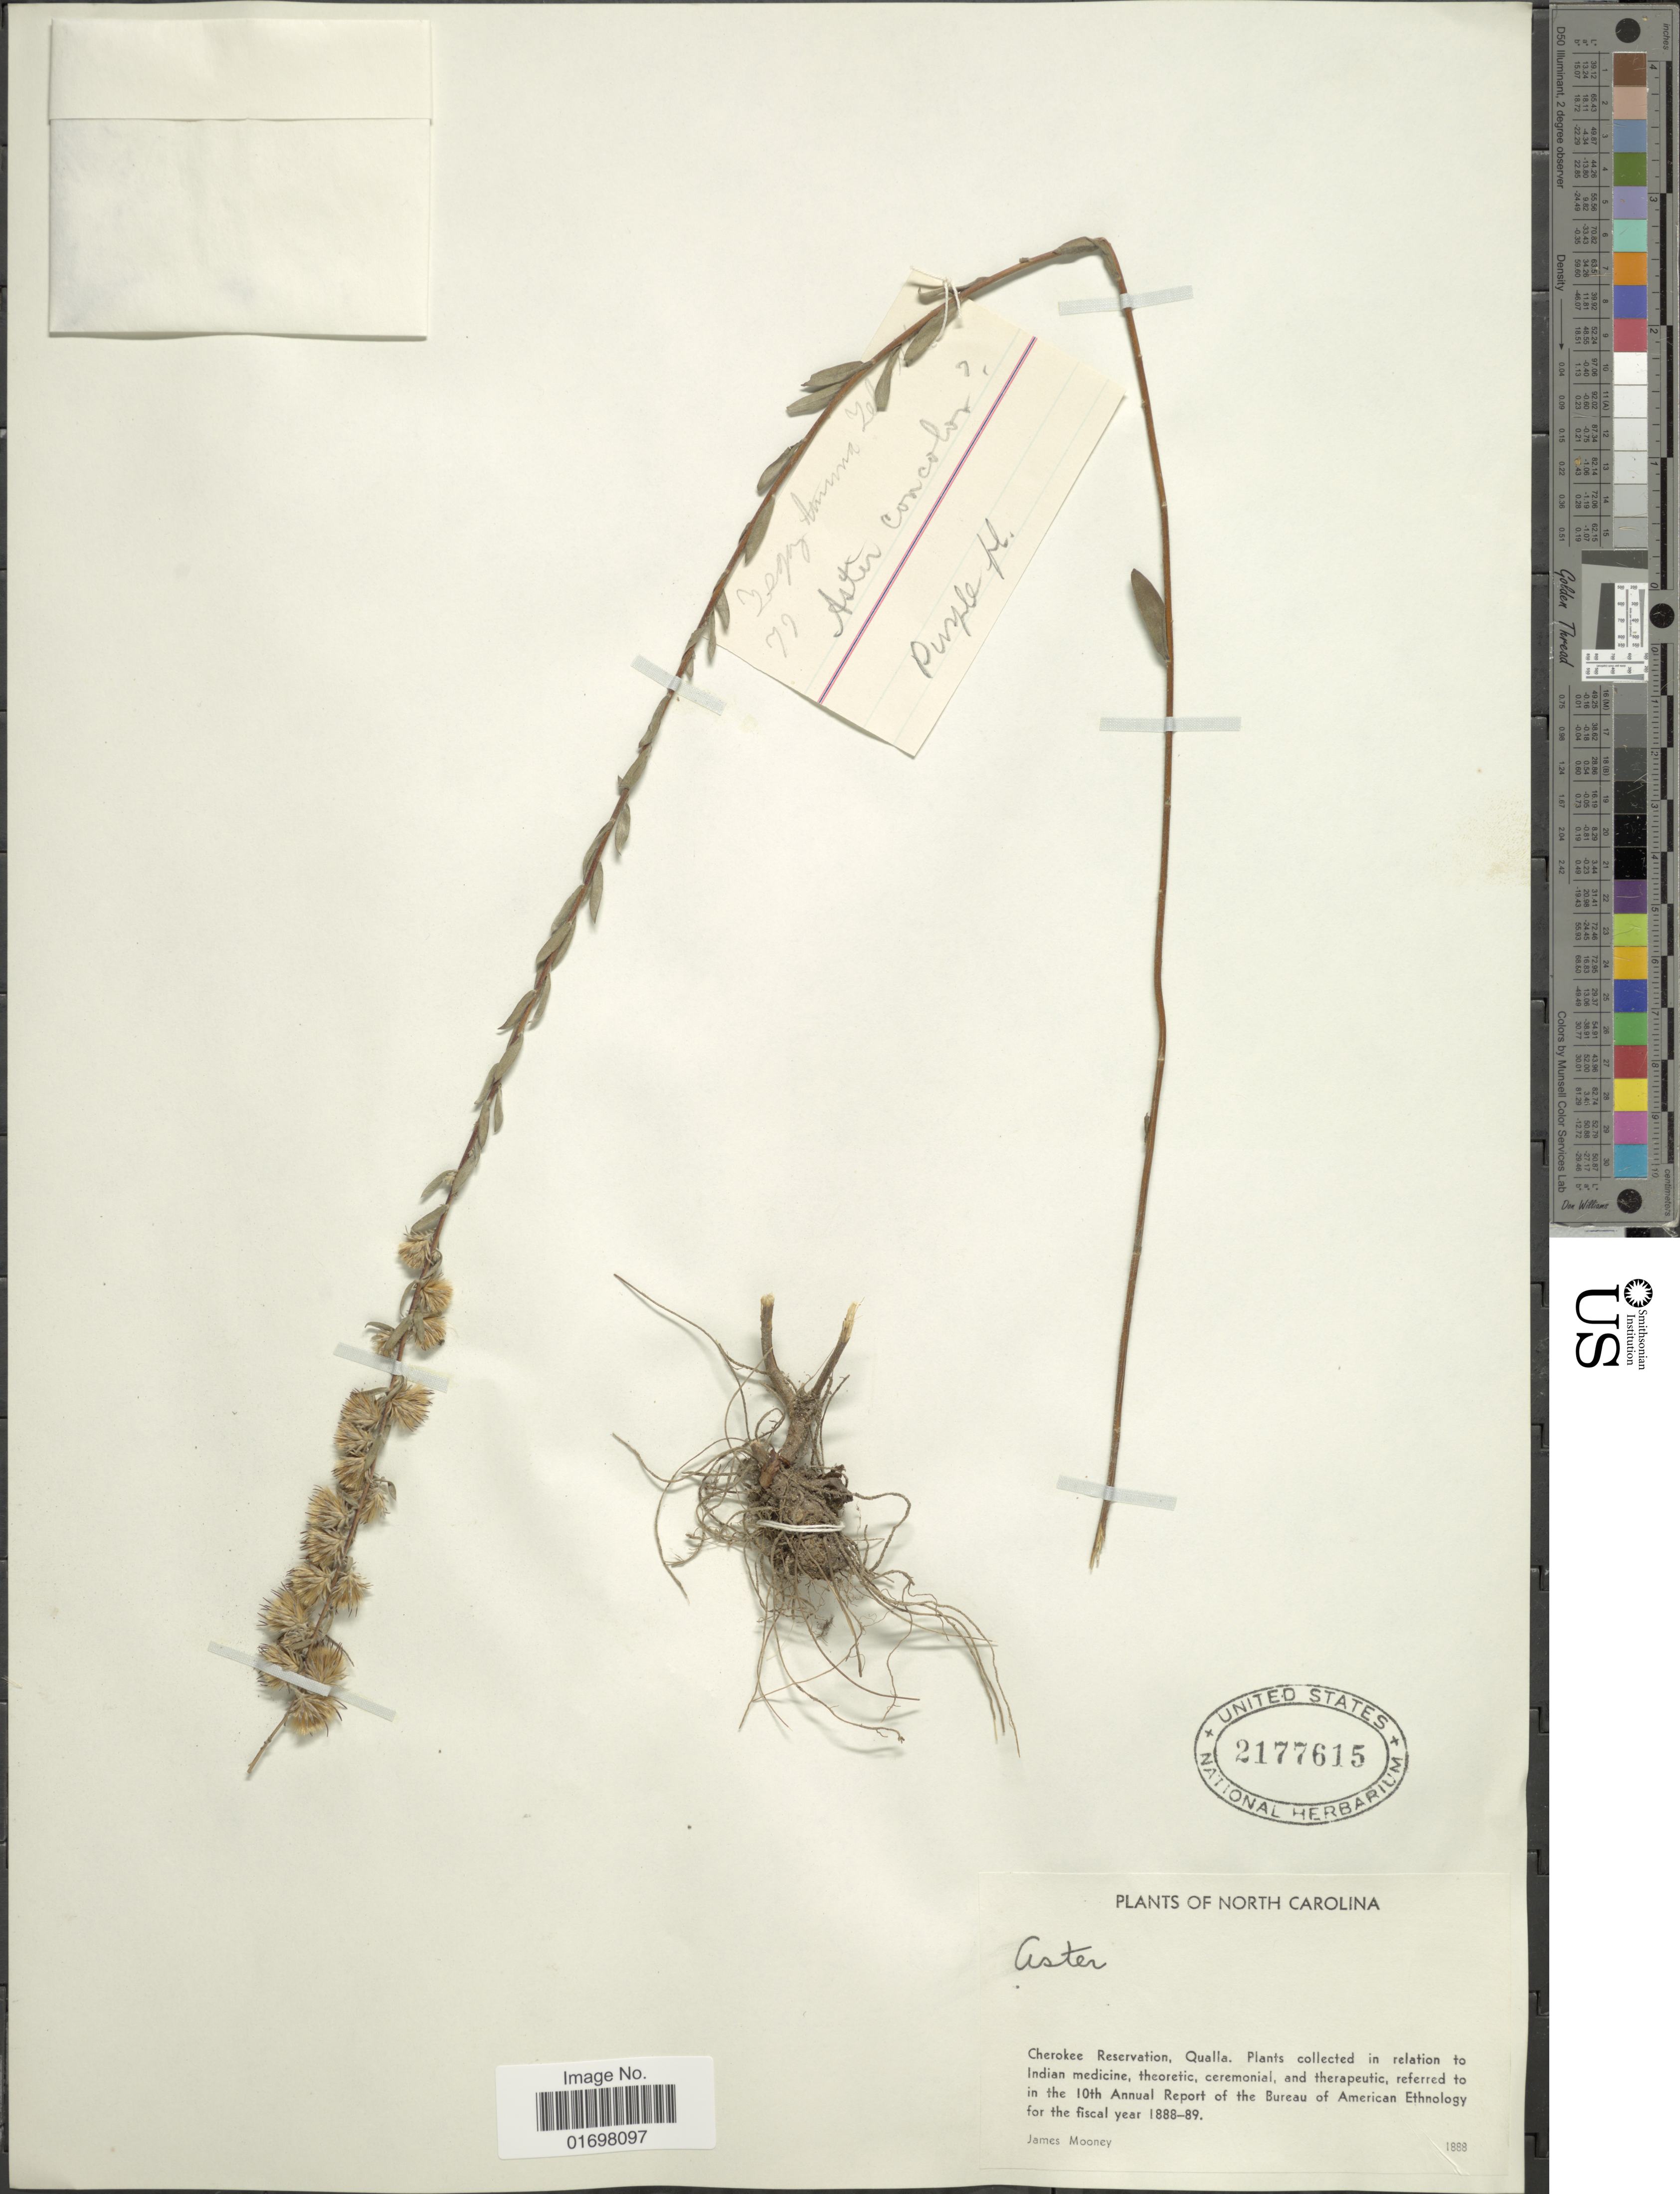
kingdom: Plantae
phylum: Tracheophyta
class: Magnoliopsida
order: Asterales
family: Asteraceae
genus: Symphyotrichum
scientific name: Symphyotrichum concolor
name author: (L.) G.L. Nesom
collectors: J. James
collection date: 1888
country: United States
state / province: North Carolina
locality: North Carolina. Cherokee Reservation, Qualla.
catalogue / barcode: US 2177615